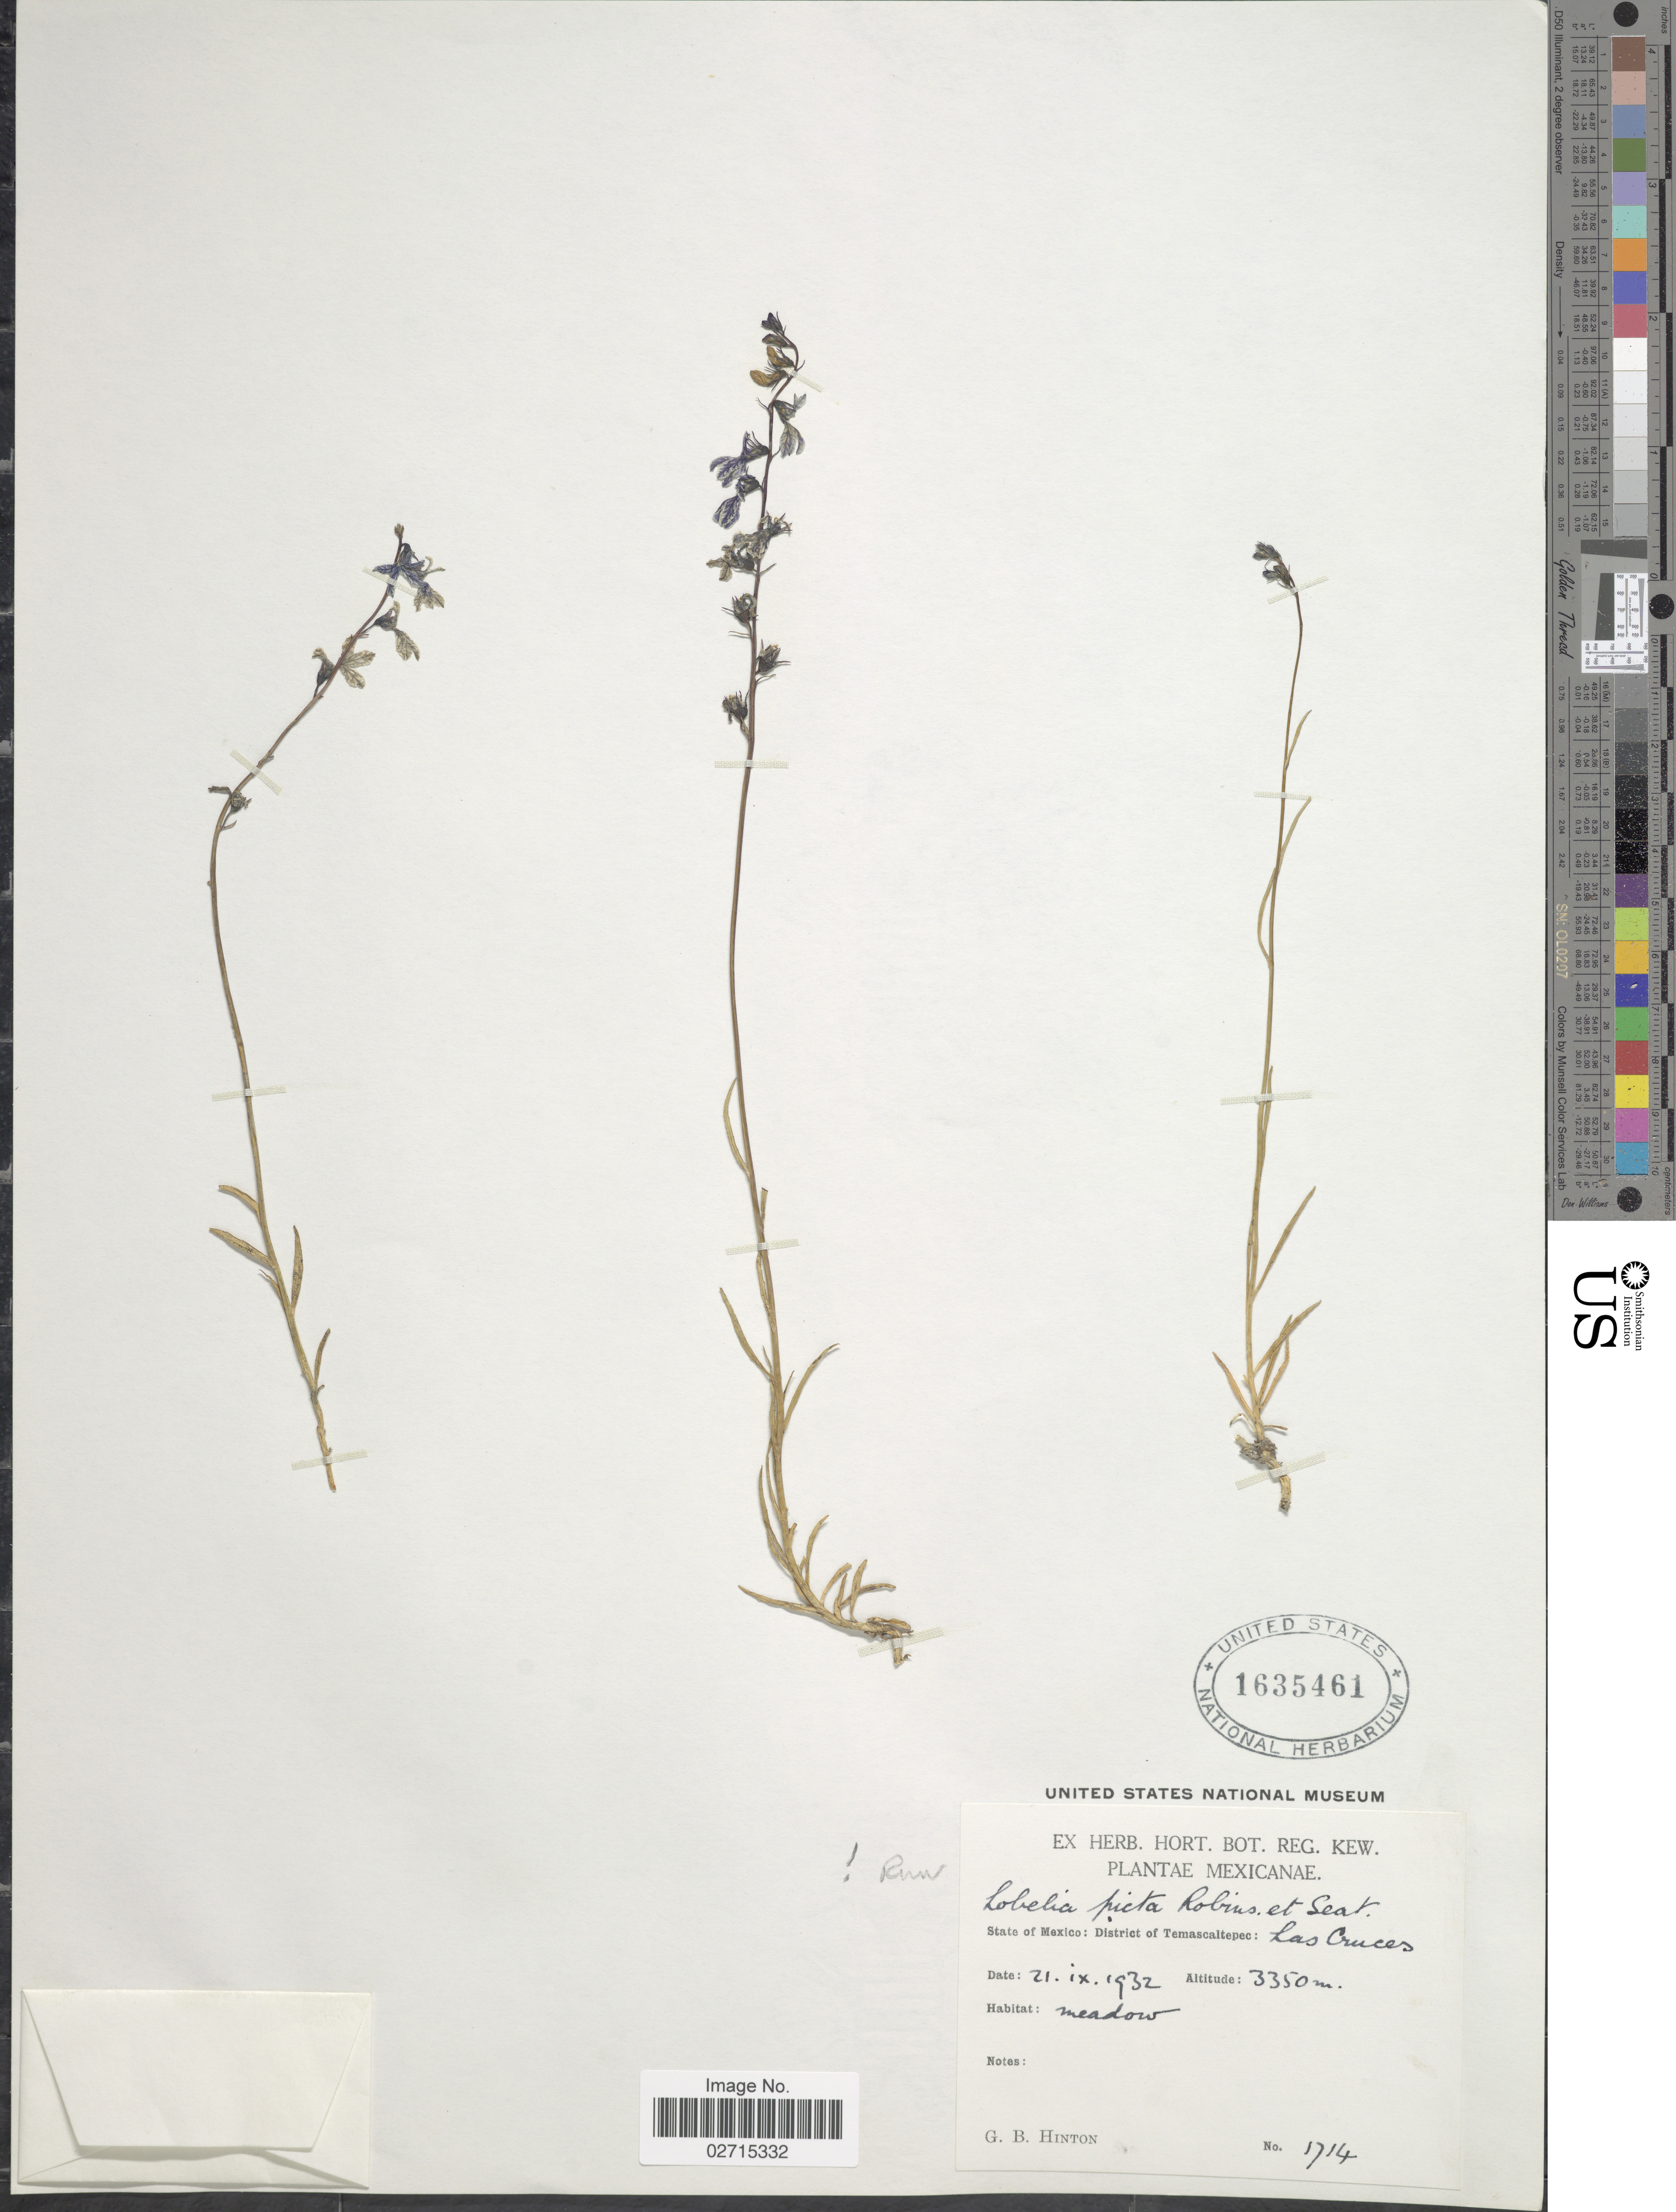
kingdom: Plantae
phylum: Tracheophyta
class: Magnoliopsida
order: Asterales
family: Campanulaceae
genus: Lobelia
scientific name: Lobelia picta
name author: B.L. Rob. & Seaton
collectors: G. B. Hinton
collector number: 1714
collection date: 1932-09-21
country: Mexico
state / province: México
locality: District Temascaltepec: La Cruces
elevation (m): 3350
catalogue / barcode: US 1635461